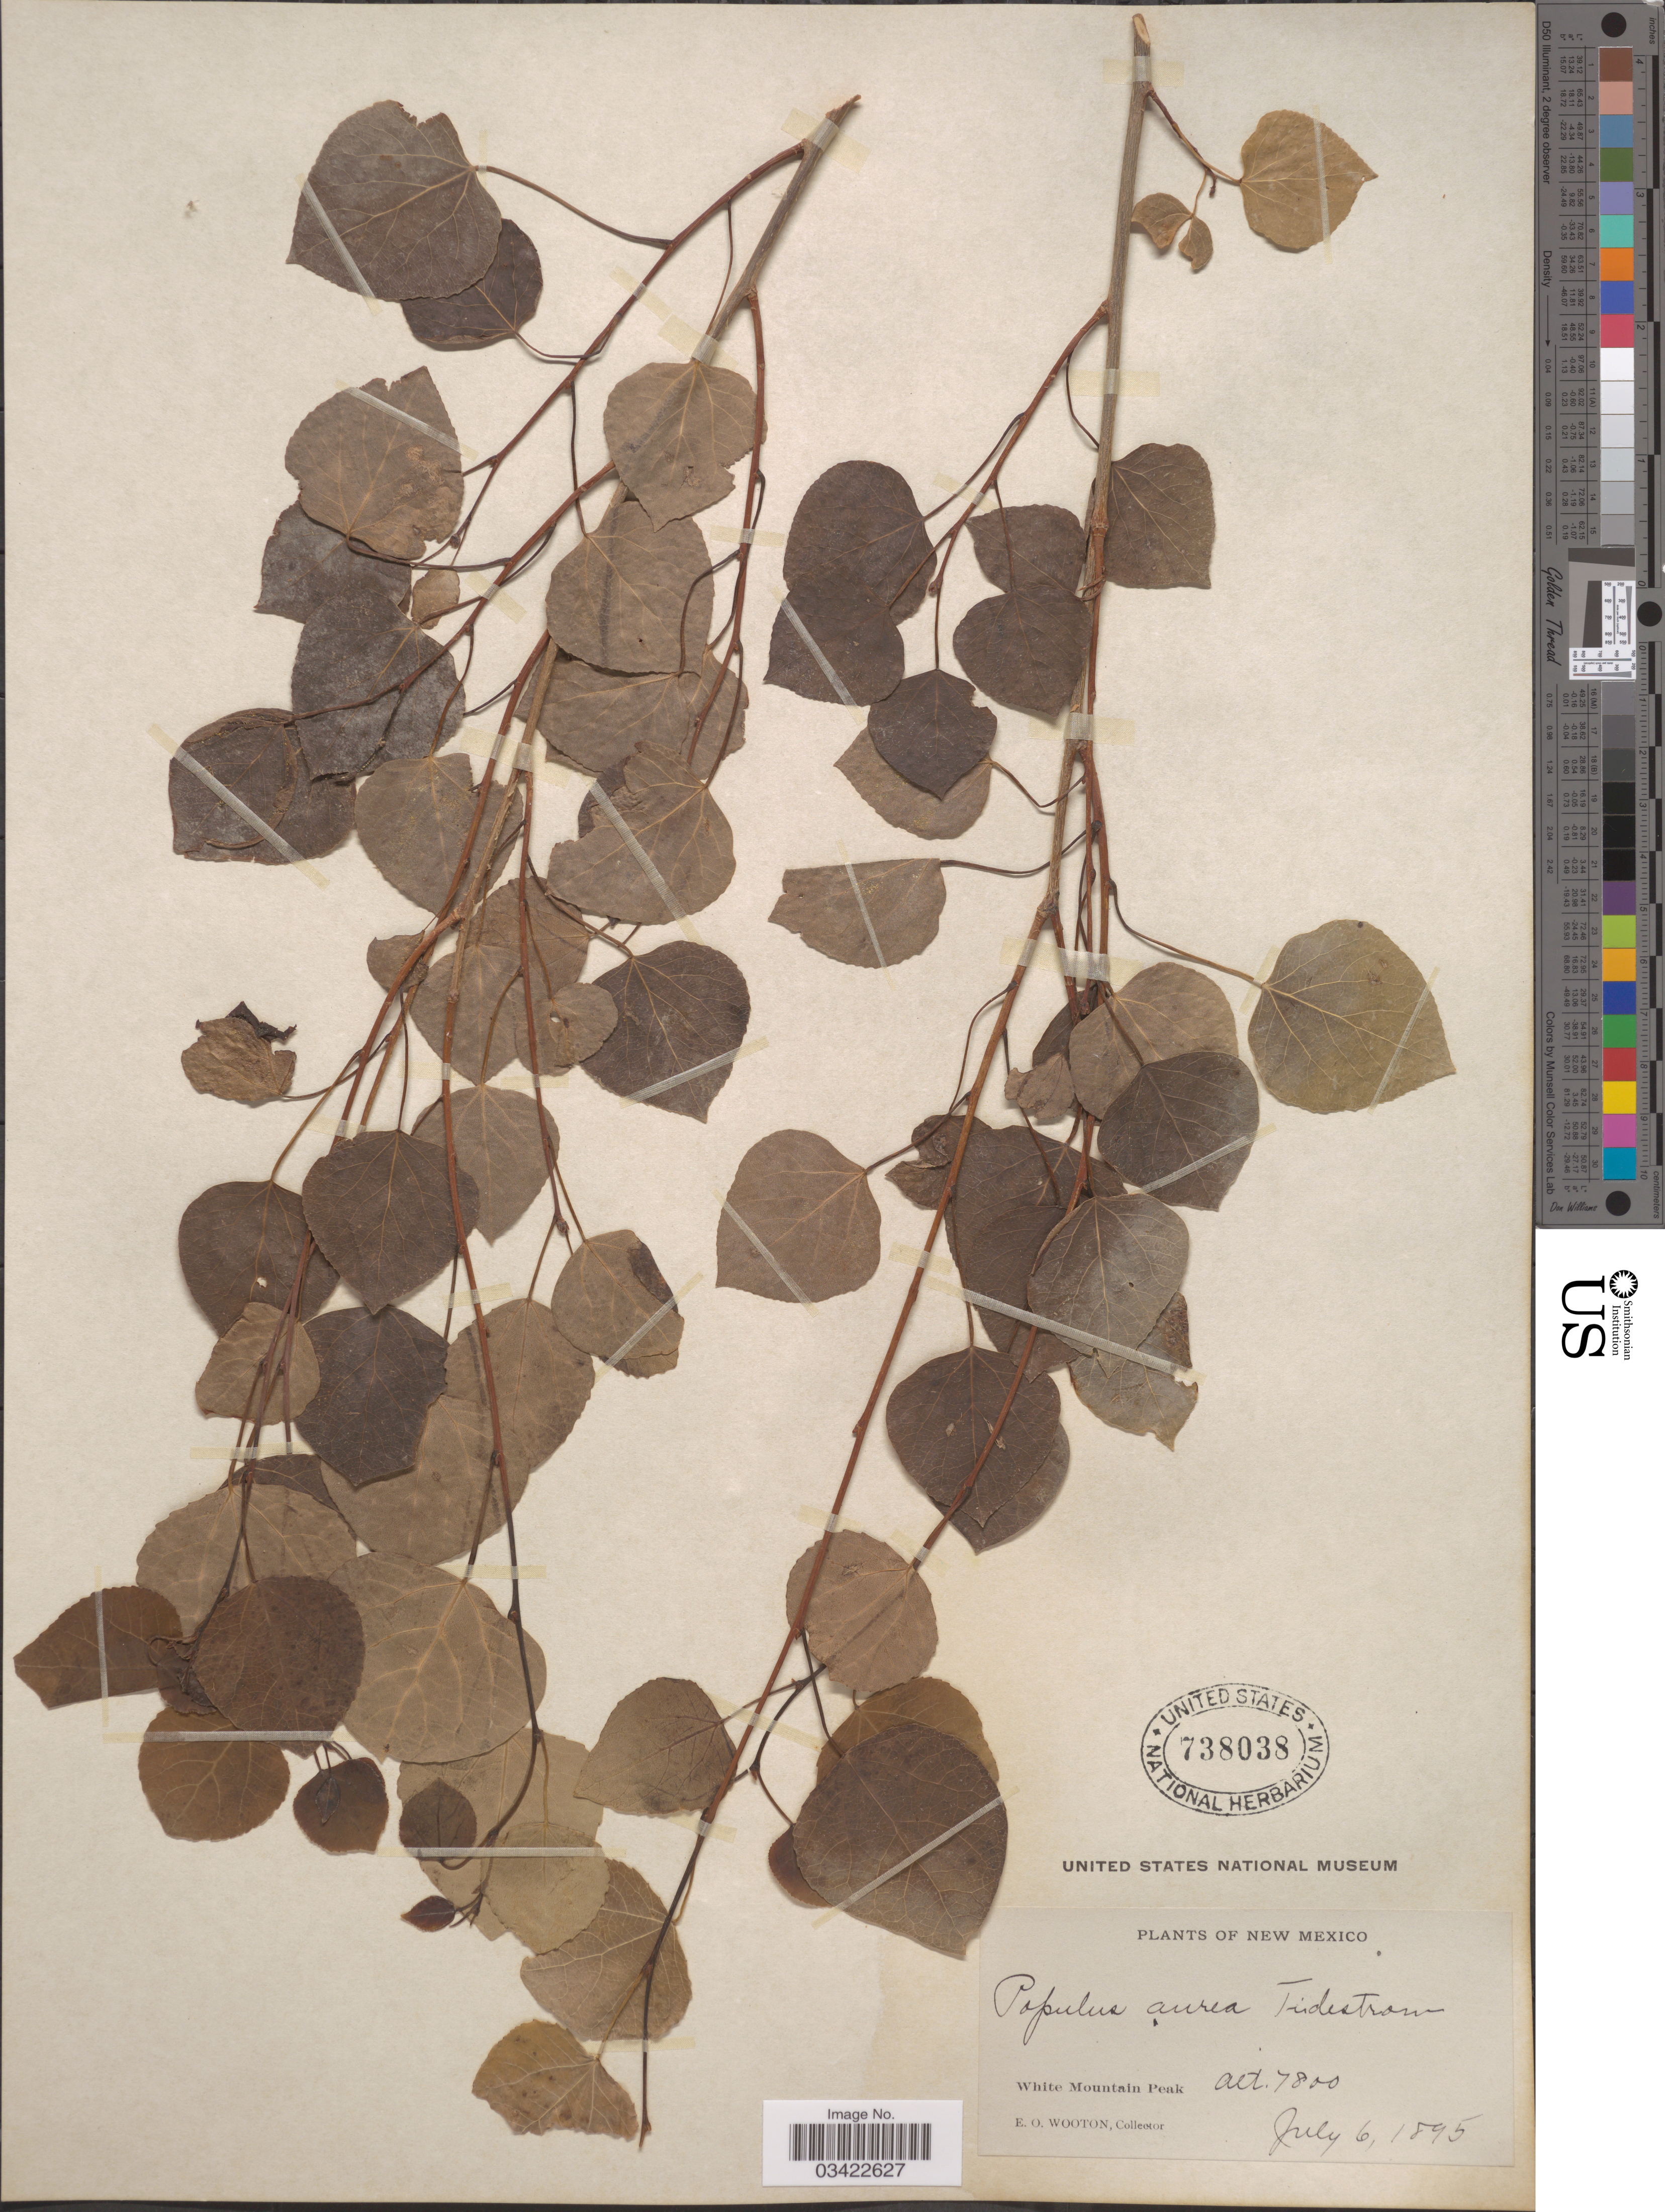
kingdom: Plantae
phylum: Tracheophyta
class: Magnoliopsida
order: Malpighiales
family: Salicaceae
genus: Populus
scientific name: Populus tremuloides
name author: Michx.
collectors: E. O. Wooton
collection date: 1895-07-06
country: United States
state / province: New Mexico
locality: White Mountain Peak.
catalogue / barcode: US 738038